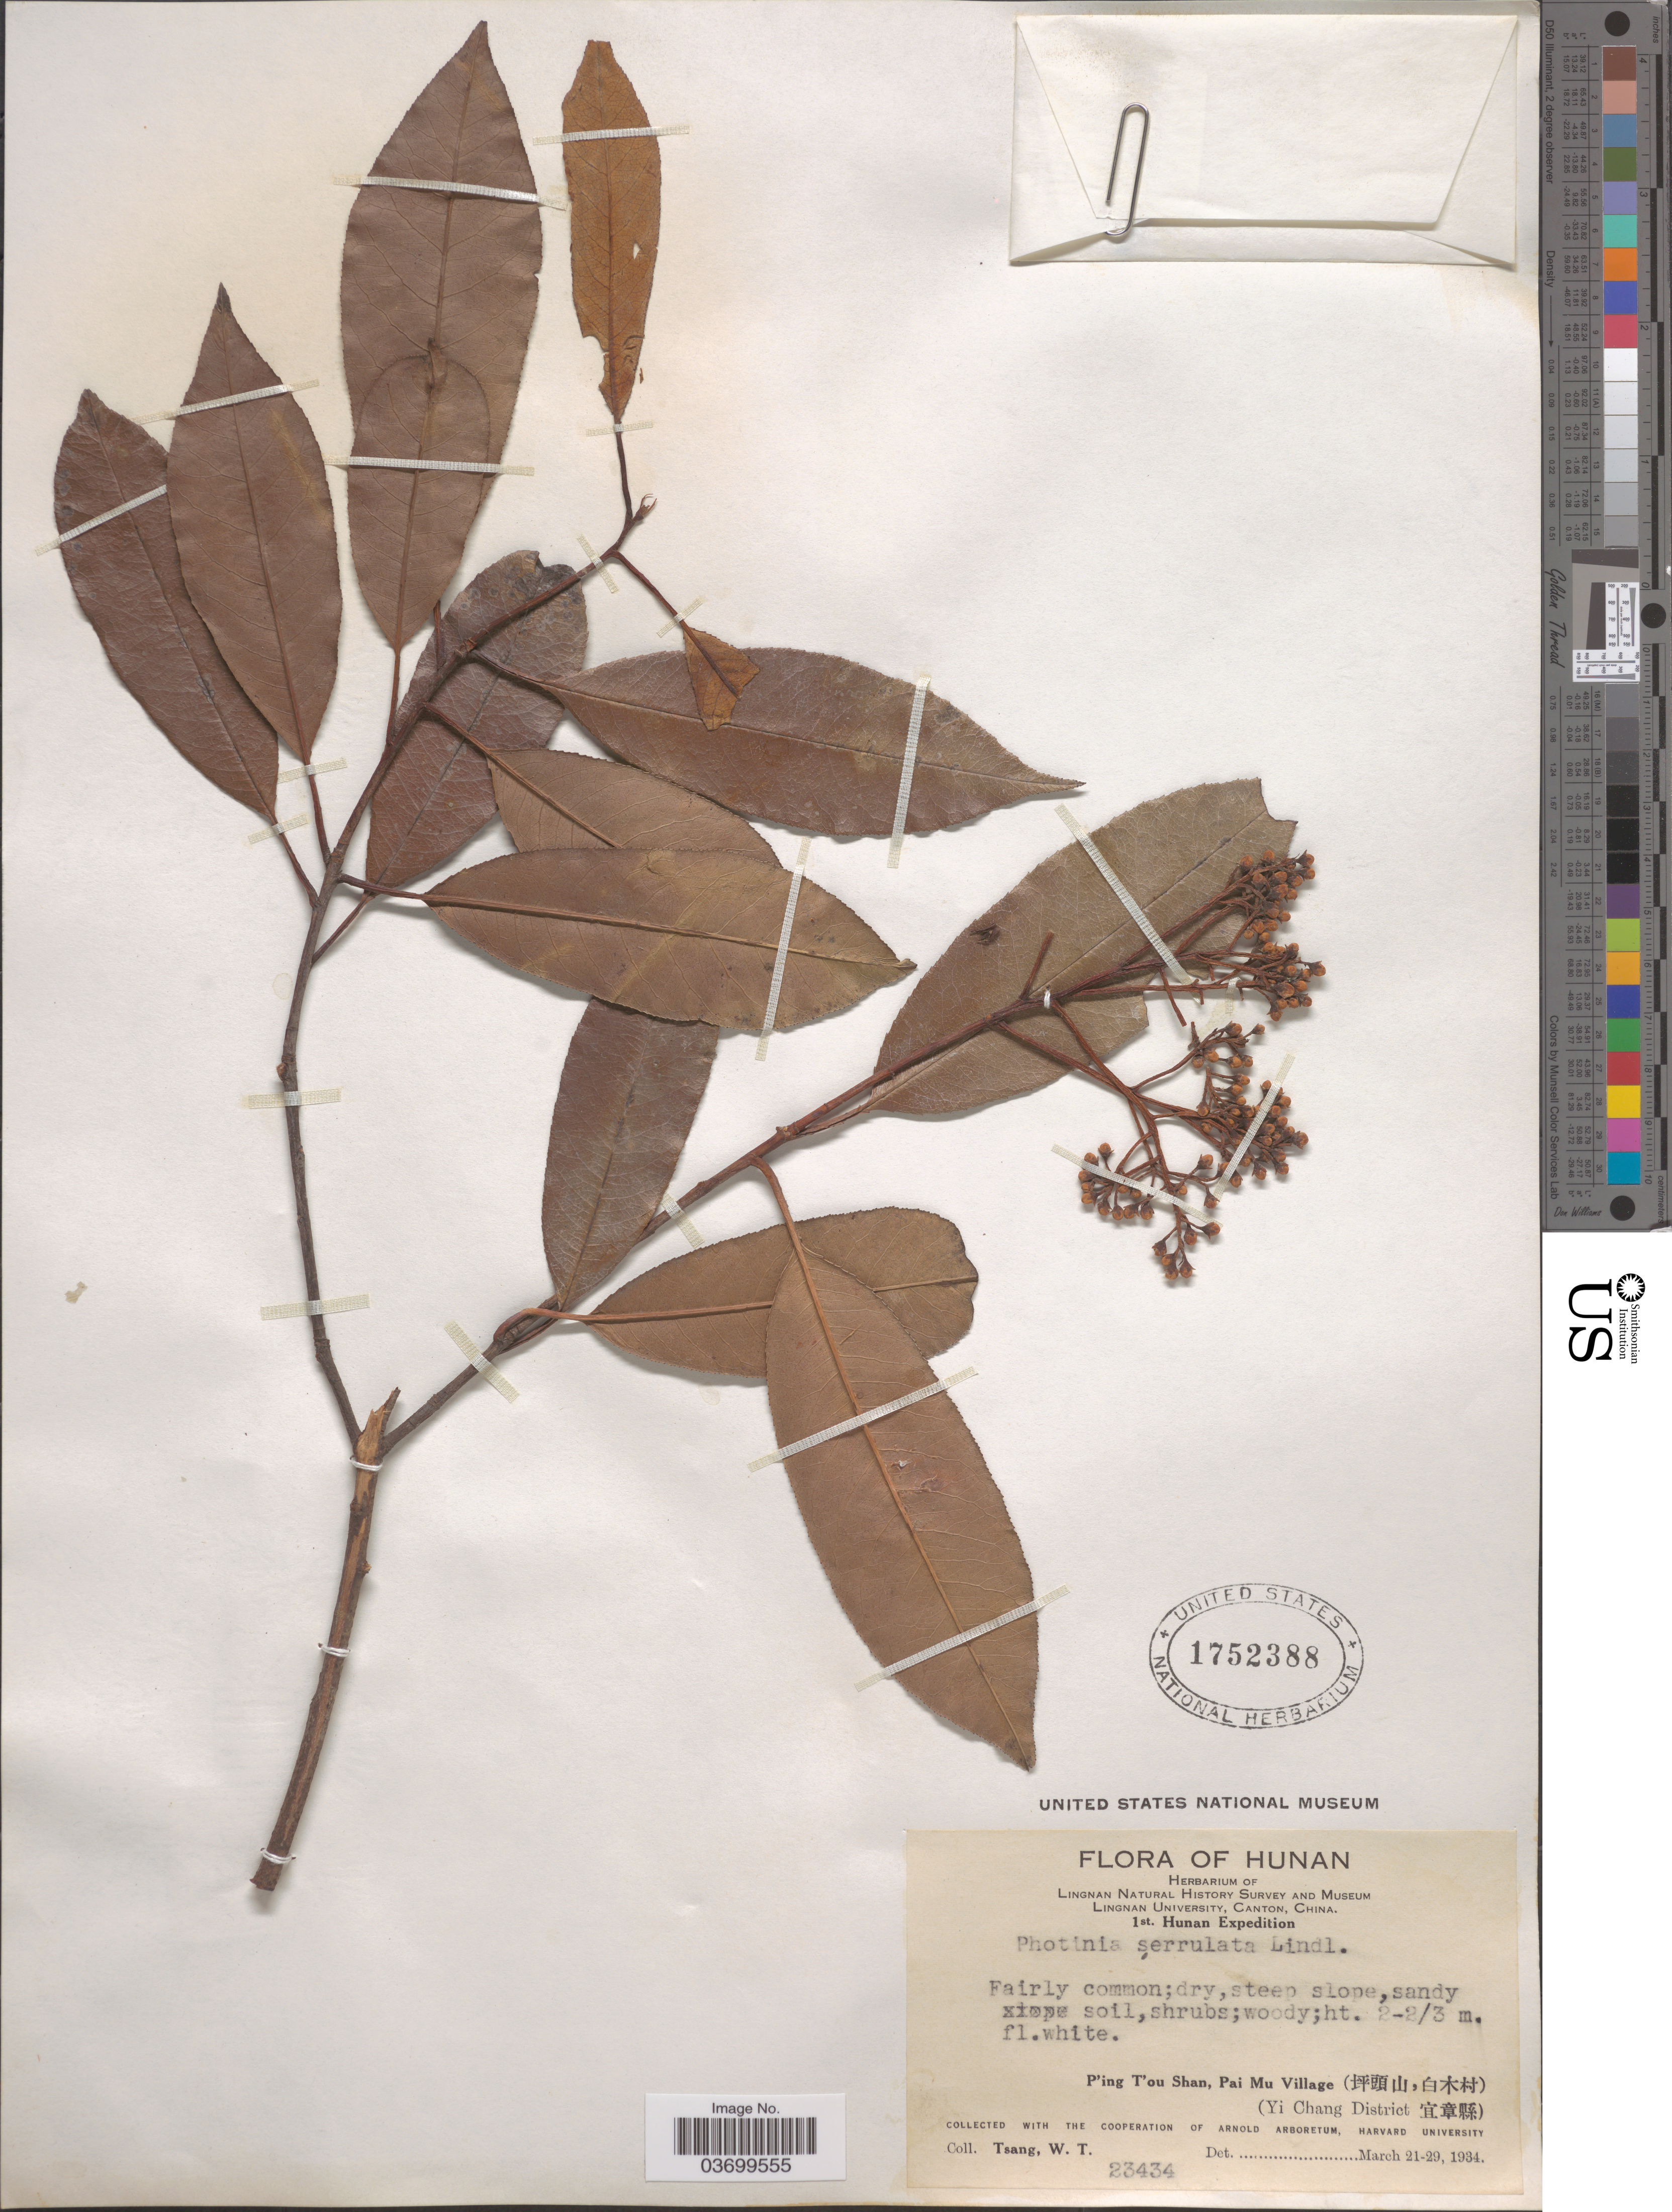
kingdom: Plantae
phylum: Tracheophyta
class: Magnoliopsida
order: Rosales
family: Rosaceae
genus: Photinia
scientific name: Photinia serrulata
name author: Franch. & Sav.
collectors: W. T. Tsang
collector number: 23434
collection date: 1934-03-21/1934-03-29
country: China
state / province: Hunan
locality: P'ing T'ou Shan, Pai Mu Village (X). (Yi Chang District X).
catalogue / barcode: US 1752388